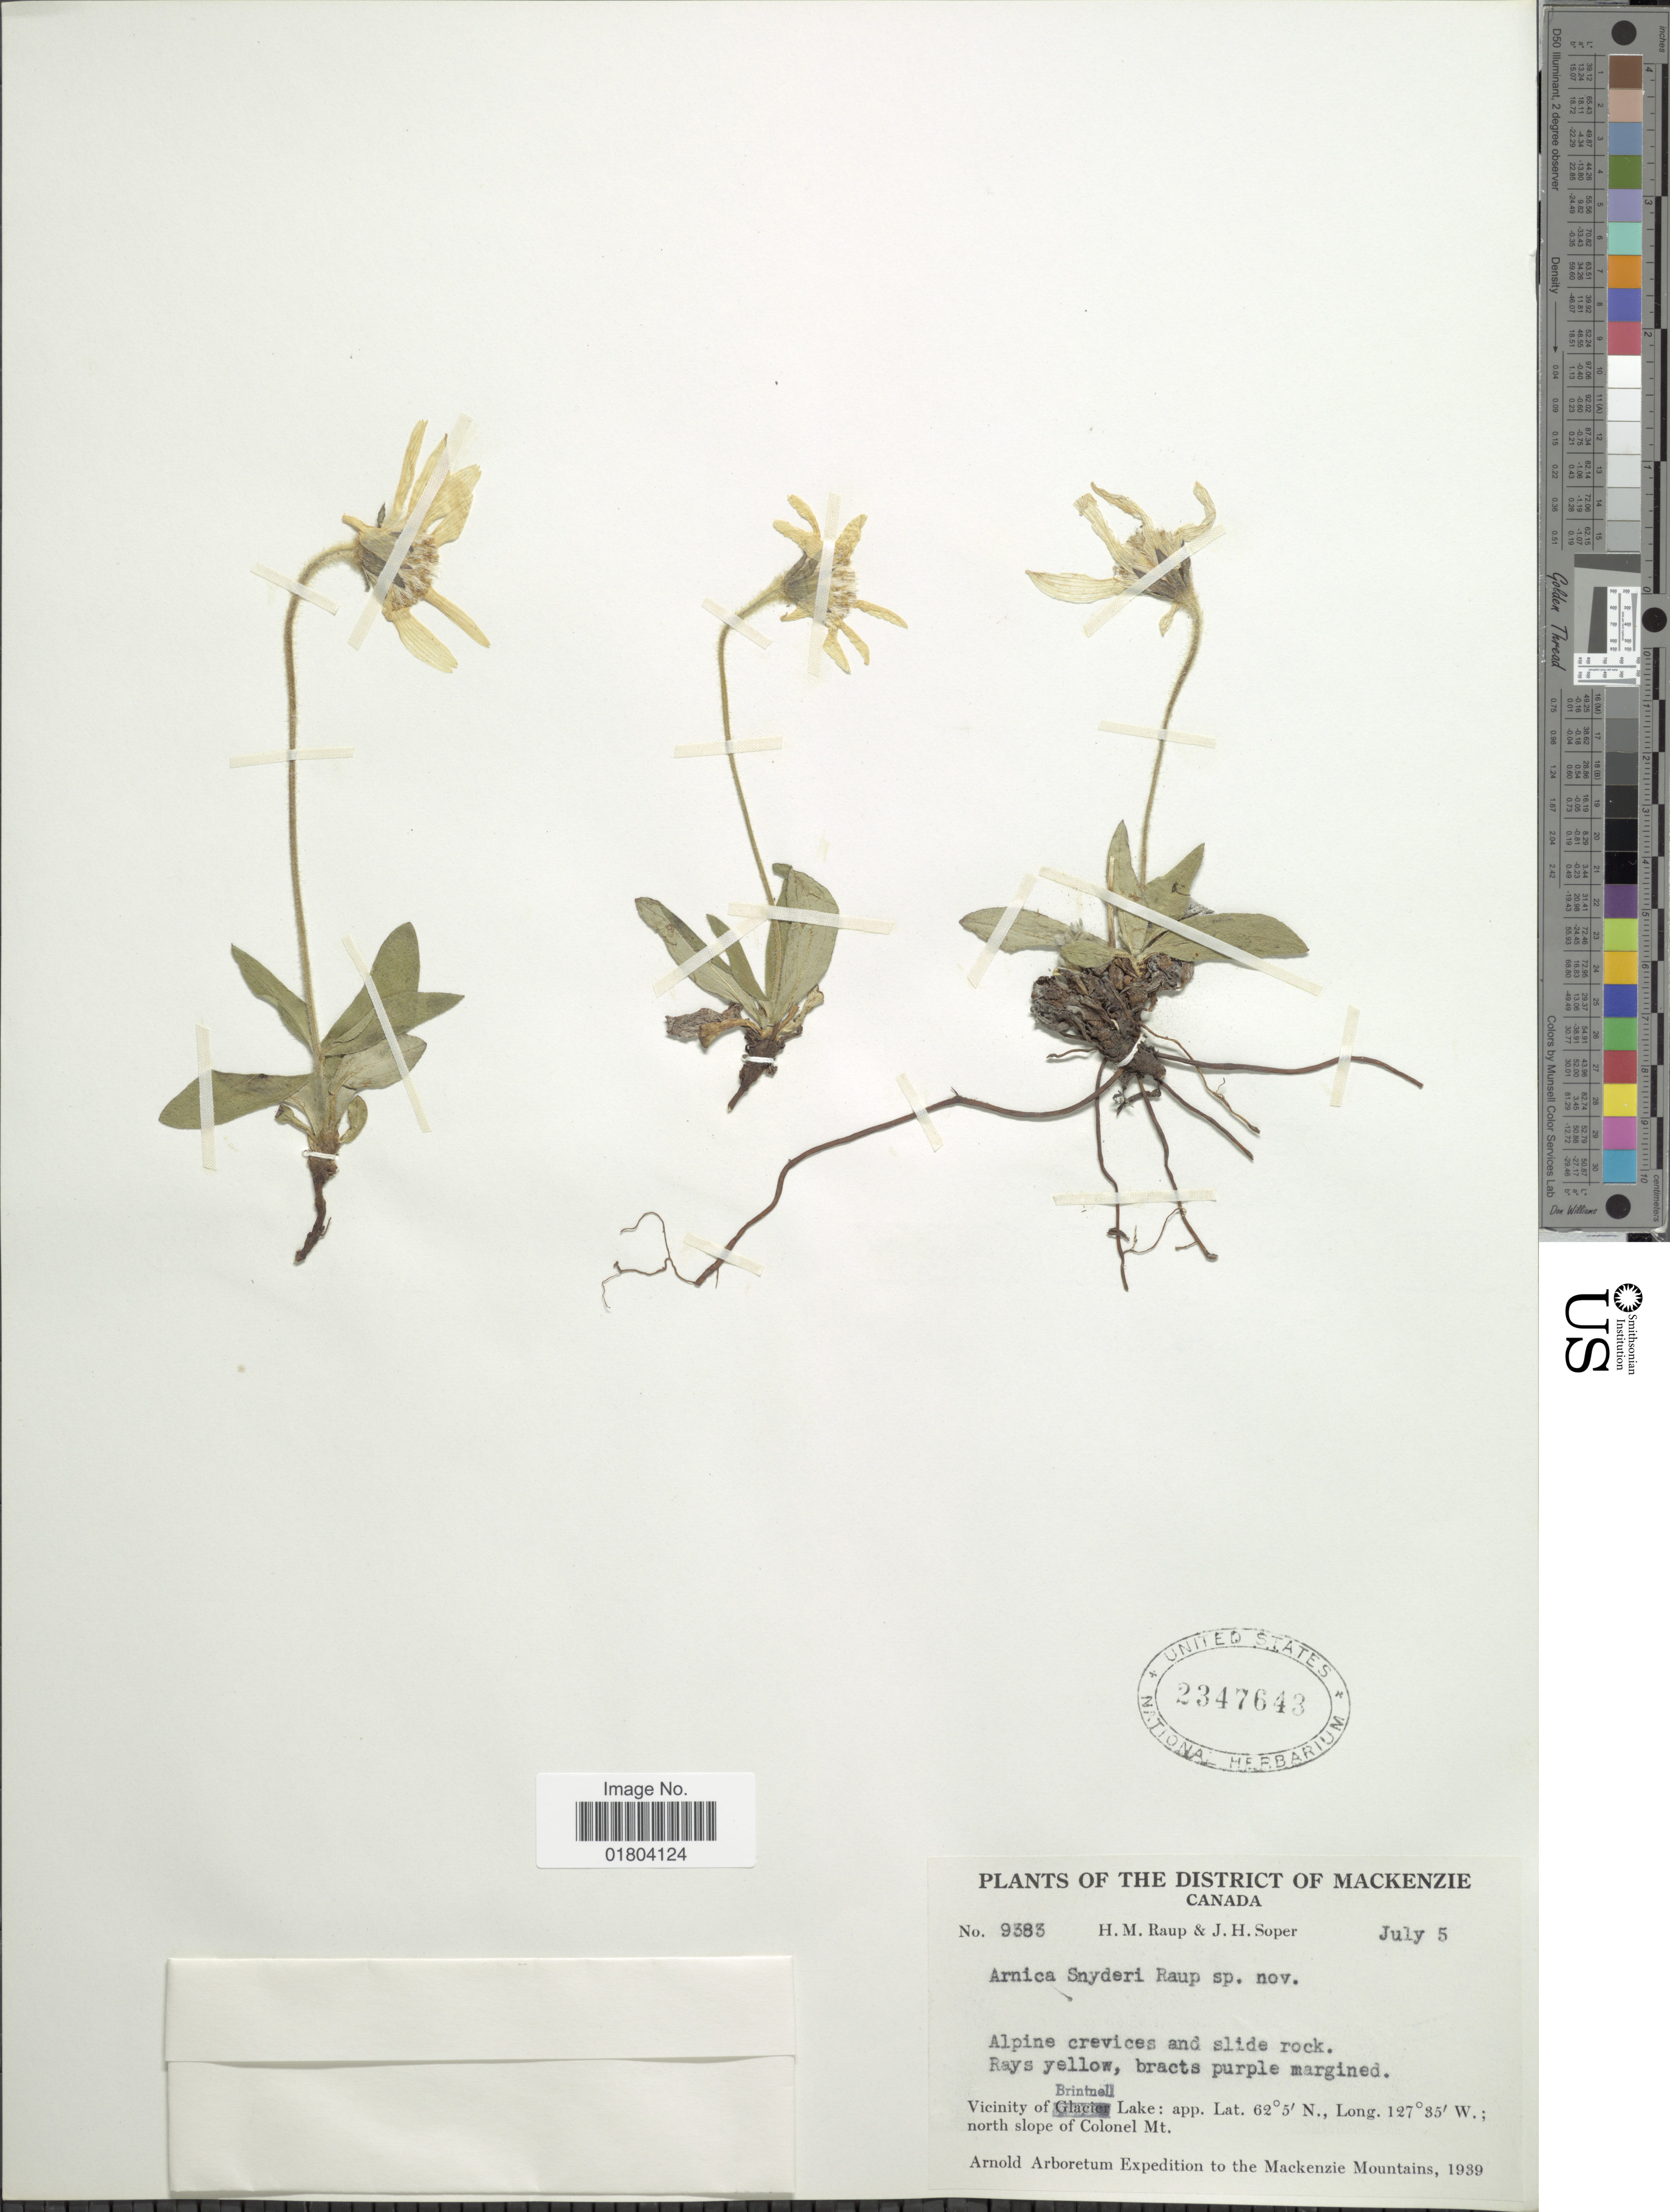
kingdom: Plantae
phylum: Tracheophyta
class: Magnoliopsida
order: Asterales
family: Asteraceae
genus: Arnica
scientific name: Arnica synderi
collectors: H. Raup & J. H. Soper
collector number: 9383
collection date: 1939-07-05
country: Canada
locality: The District of Mackenzie, Vicinity of Brintnell Lake, north slope of Colonel Mt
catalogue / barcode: US 2347643